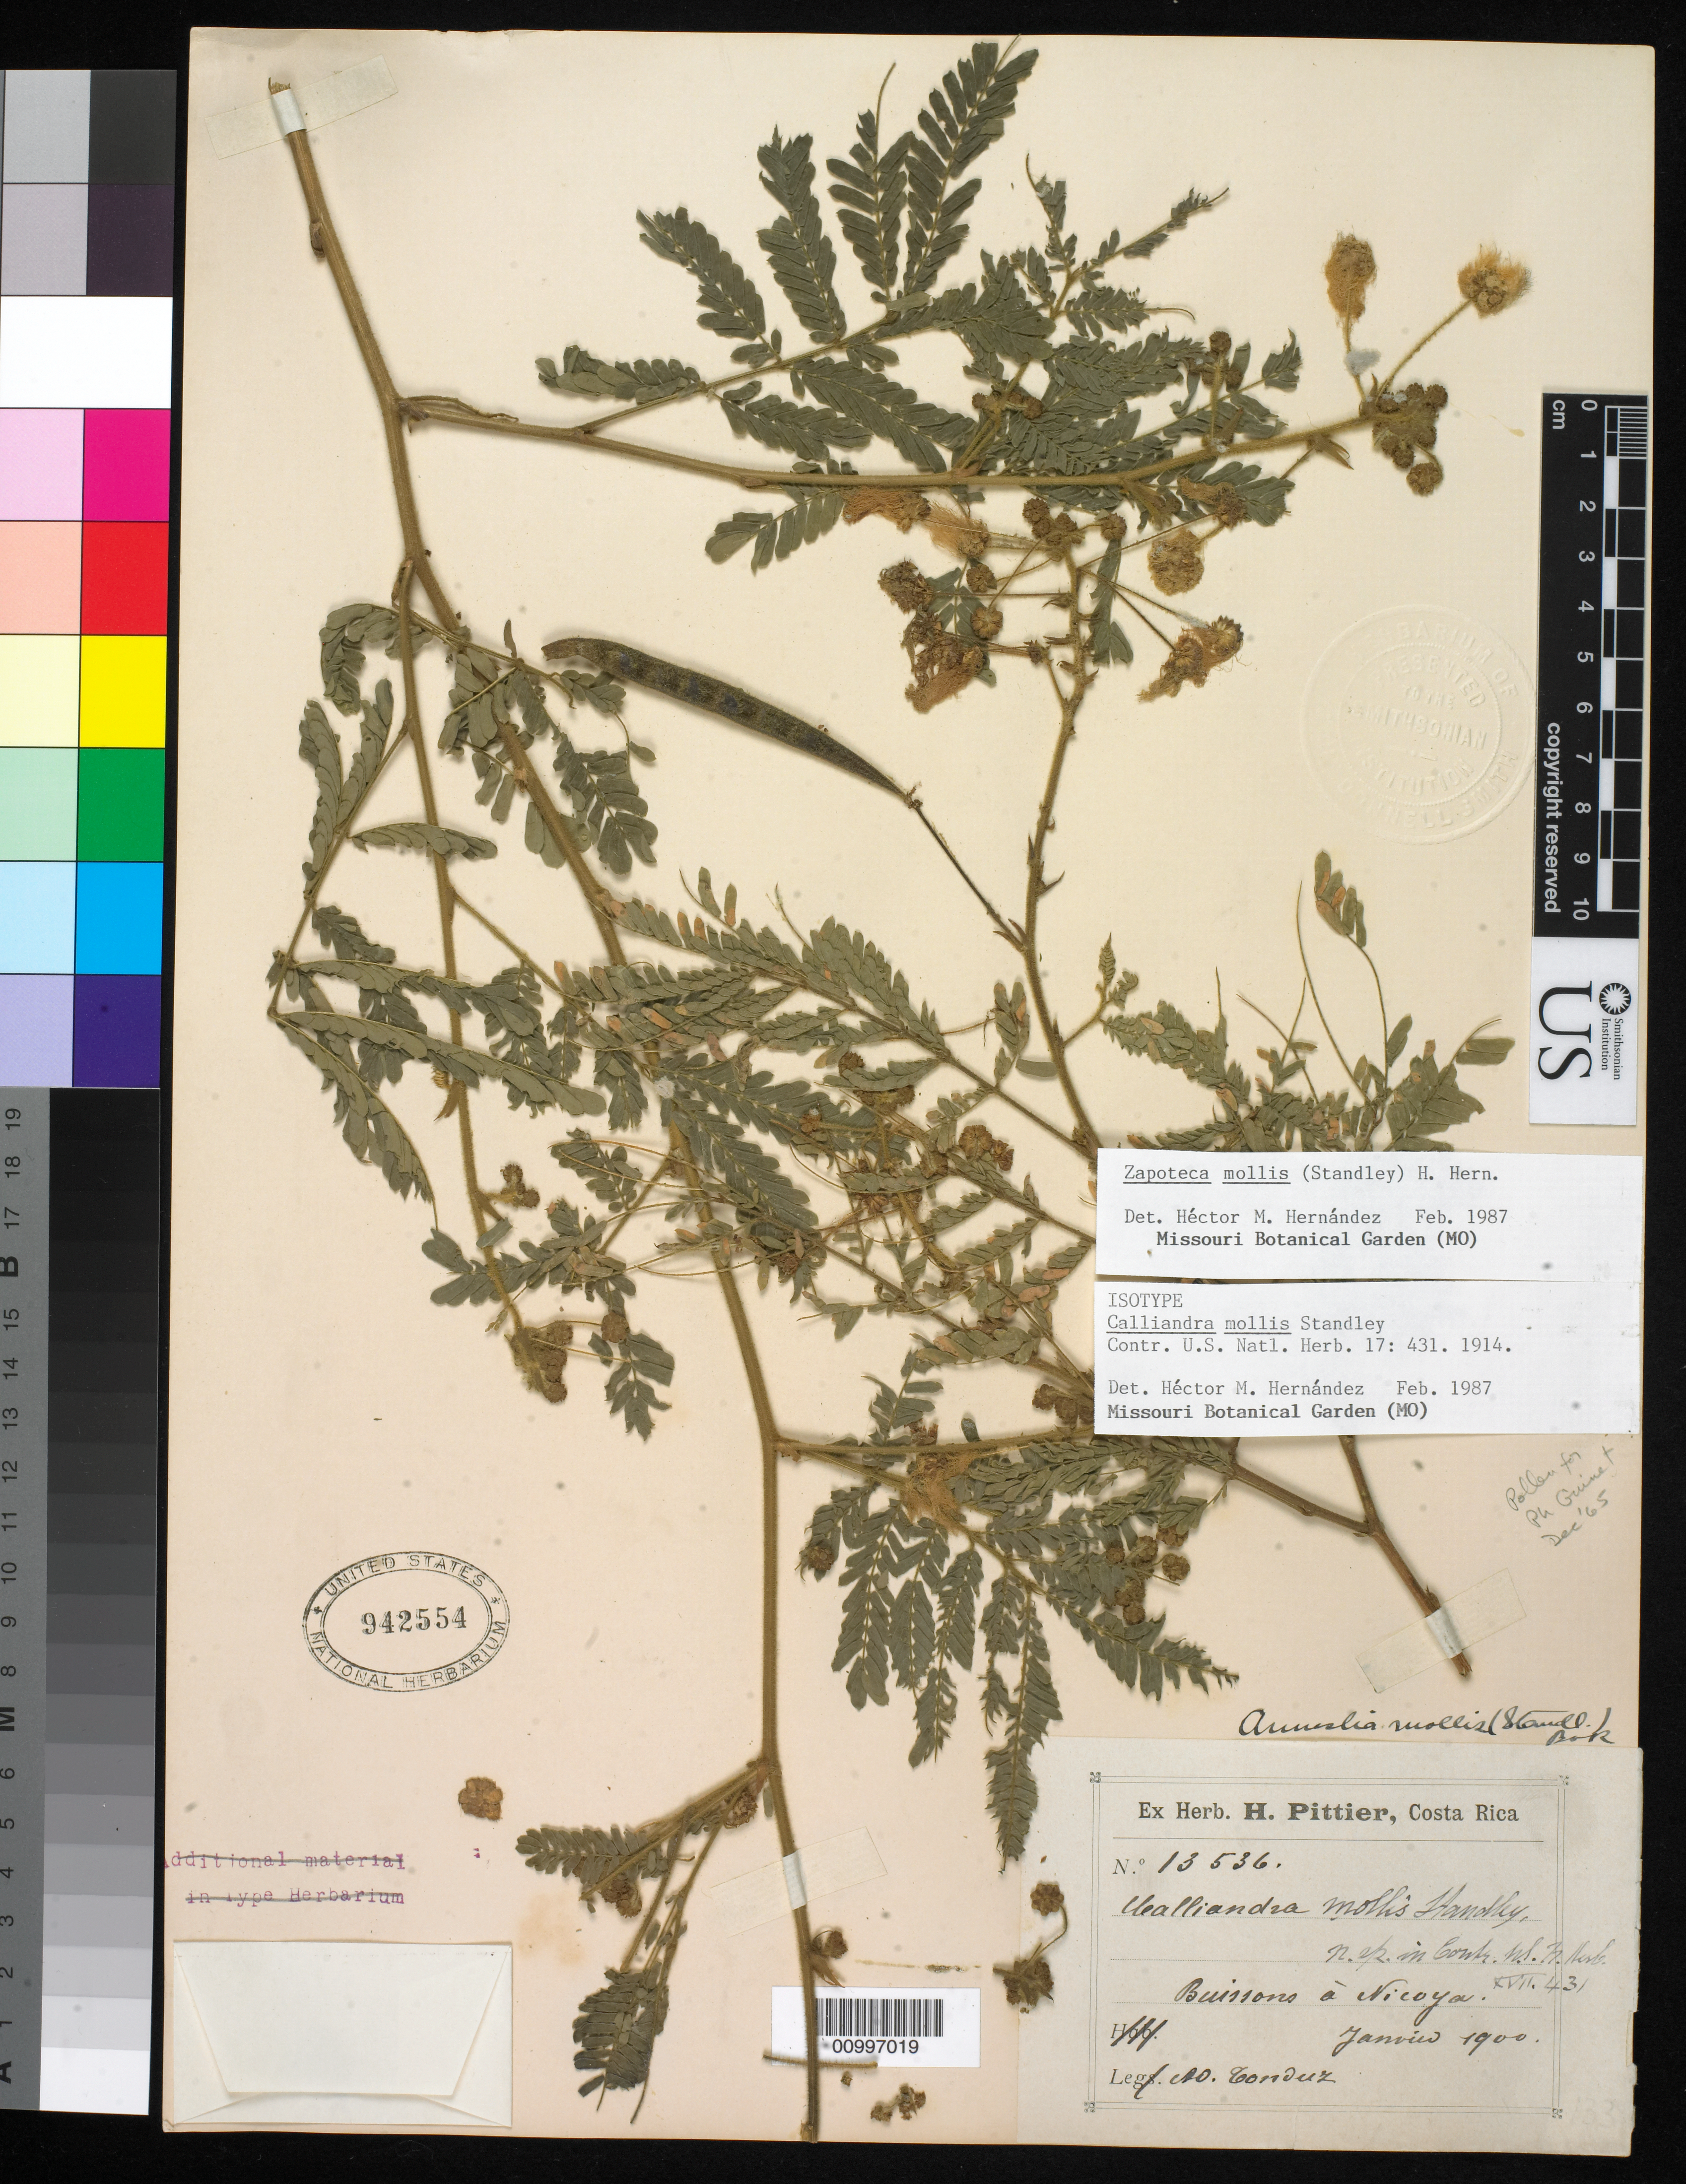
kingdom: Plantae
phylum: Tracheophyta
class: Magnoliopsida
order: Fabales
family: Fabaceae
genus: Calliandra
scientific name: Calliandra mollis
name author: Standl.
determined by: Hernandez, H. M., (MO), Missouri Botanical Garden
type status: Isotype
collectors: A. Tonduz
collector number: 13536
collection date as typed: Jan 1900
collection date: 1900-01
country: Costa Rica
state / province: Guanacaste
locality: Nicoya.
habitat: Buissons.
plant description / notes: From the herbarium of J. Donnell Smith.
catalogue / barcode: US 942554